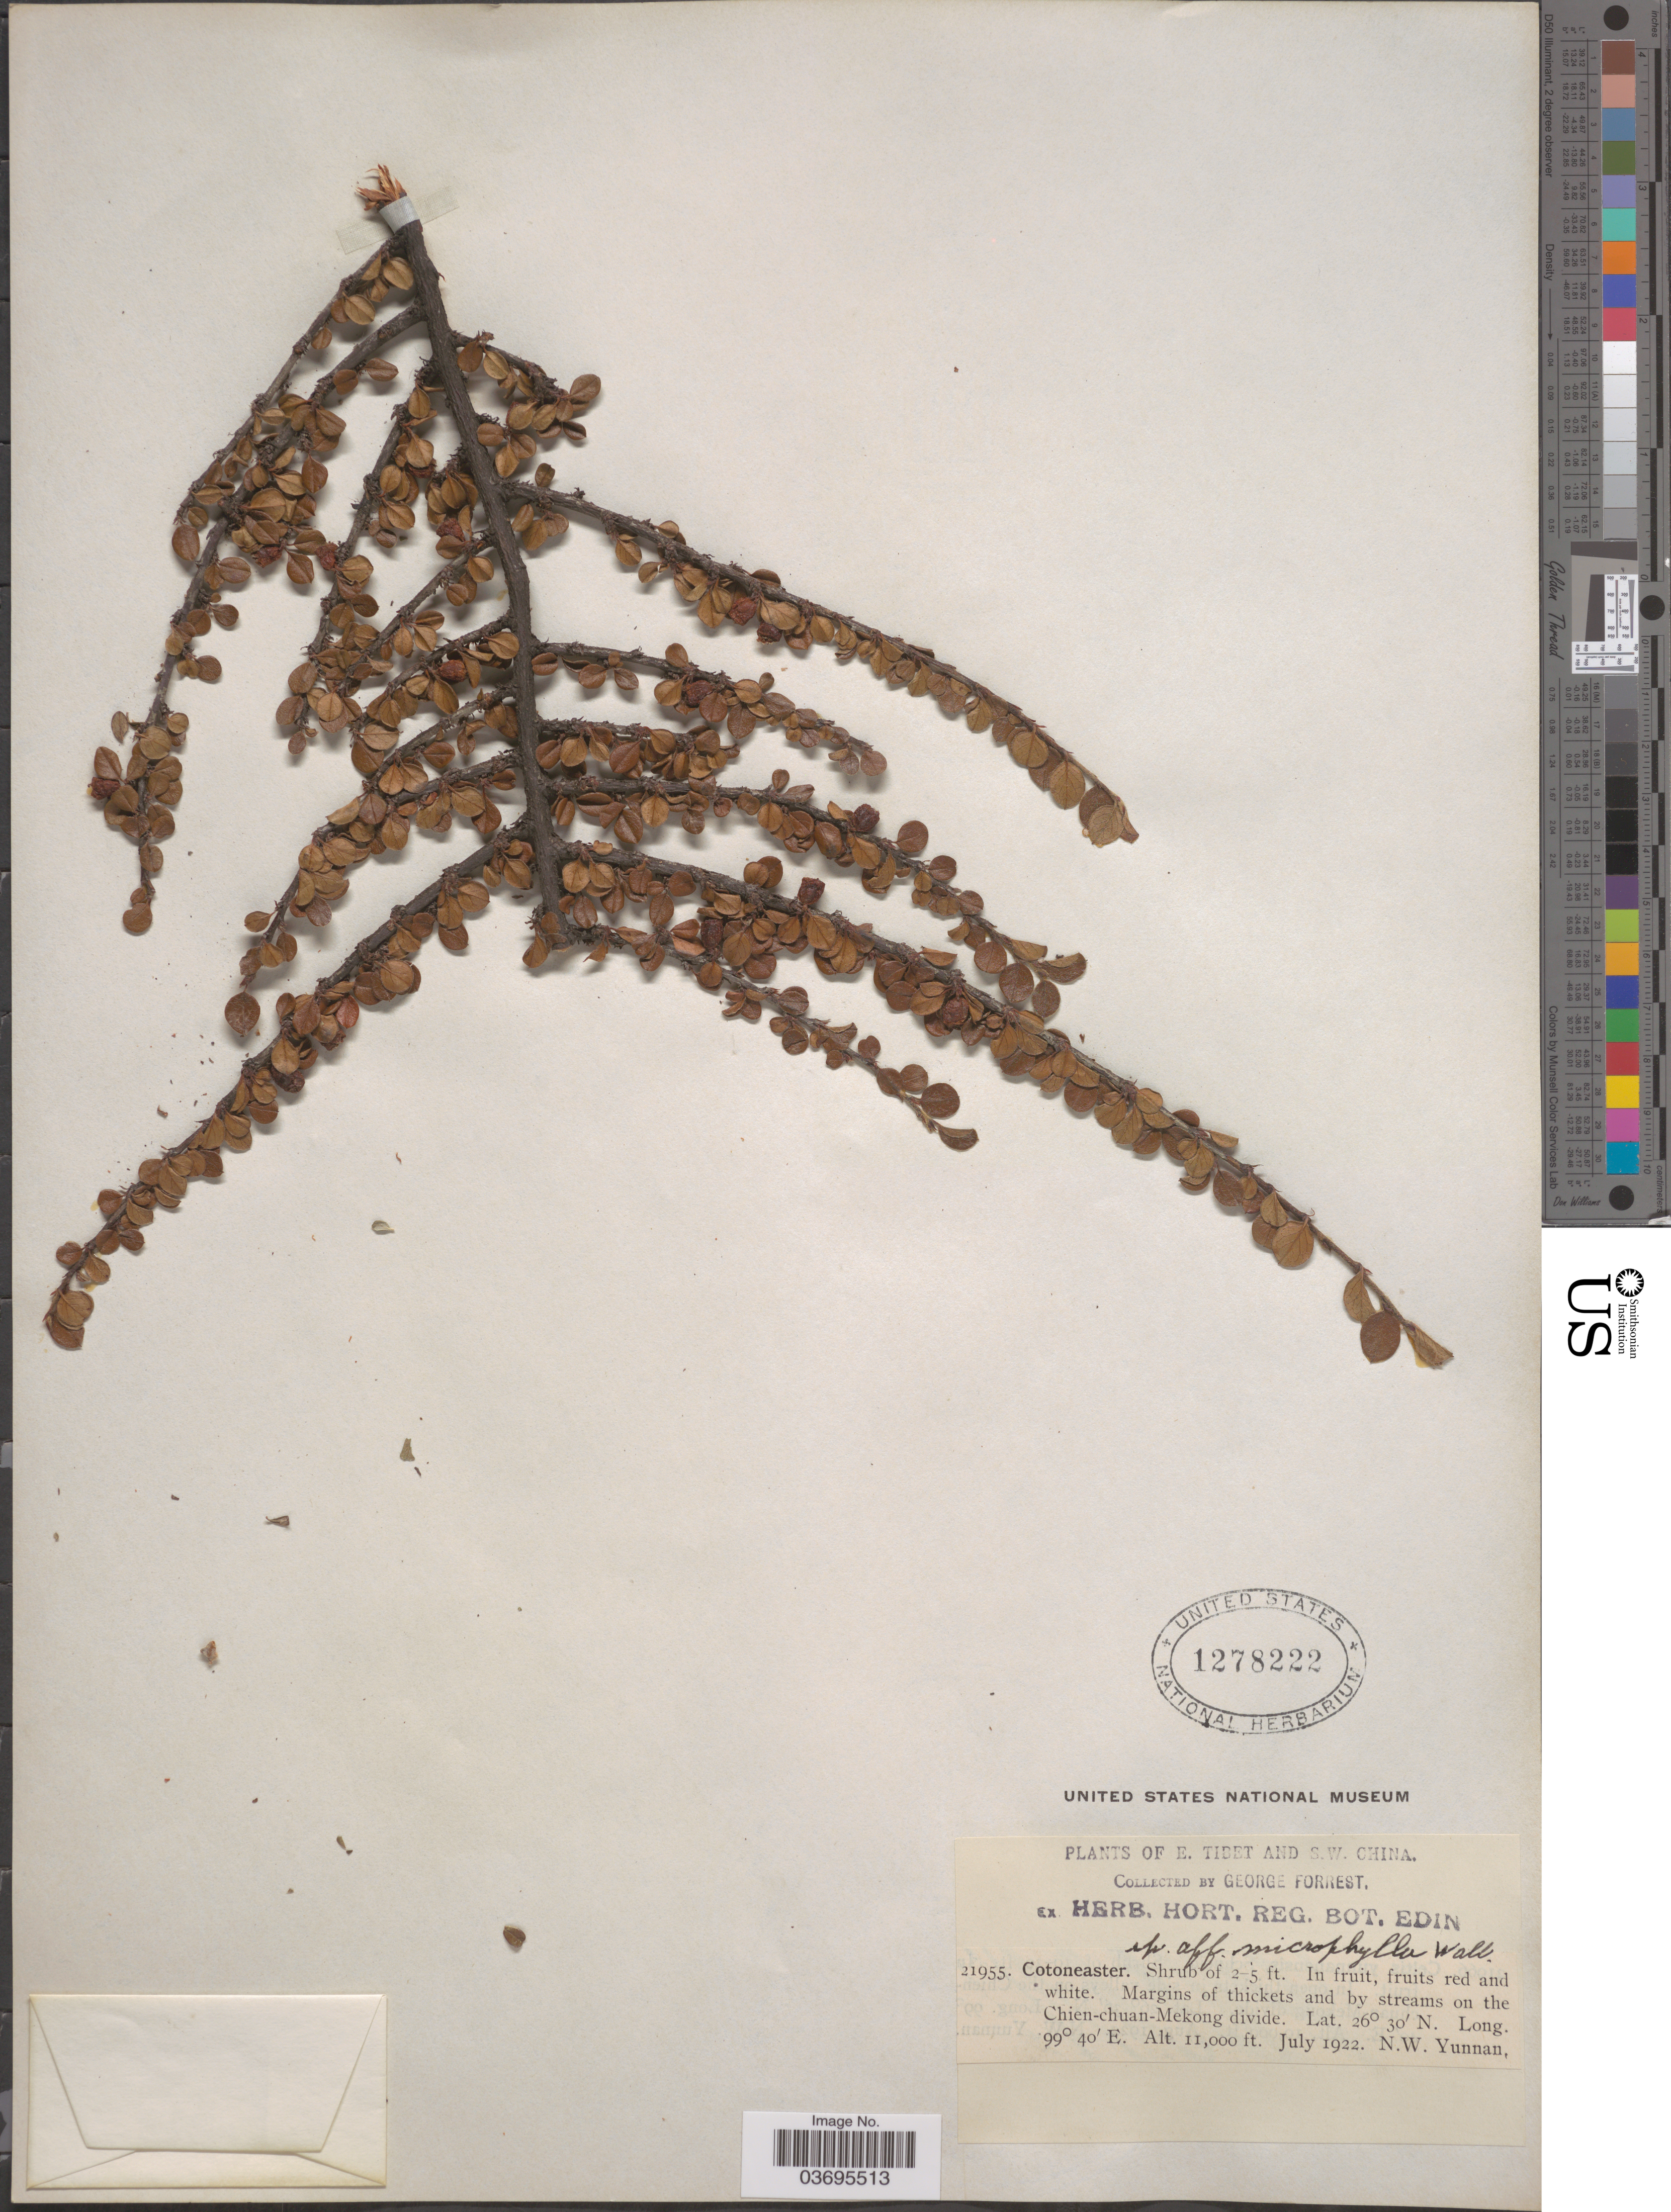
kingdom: Plantae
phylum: Tracheophyta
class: Magnoliopsida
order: Rosales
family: Rosaceae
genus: Cotoneaster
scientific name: Cotoneaster microphyllus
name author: Wall ex Lindl.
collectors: G. Forrest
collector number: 21955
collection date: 1922-07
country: China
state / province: Yunnan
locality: E. Tibet and S.W. China. Margins of thickets and by streams on the Chien-chuan-Mekong divide. N.W. Yunnan.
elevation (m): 3353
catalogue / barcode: US 1278222